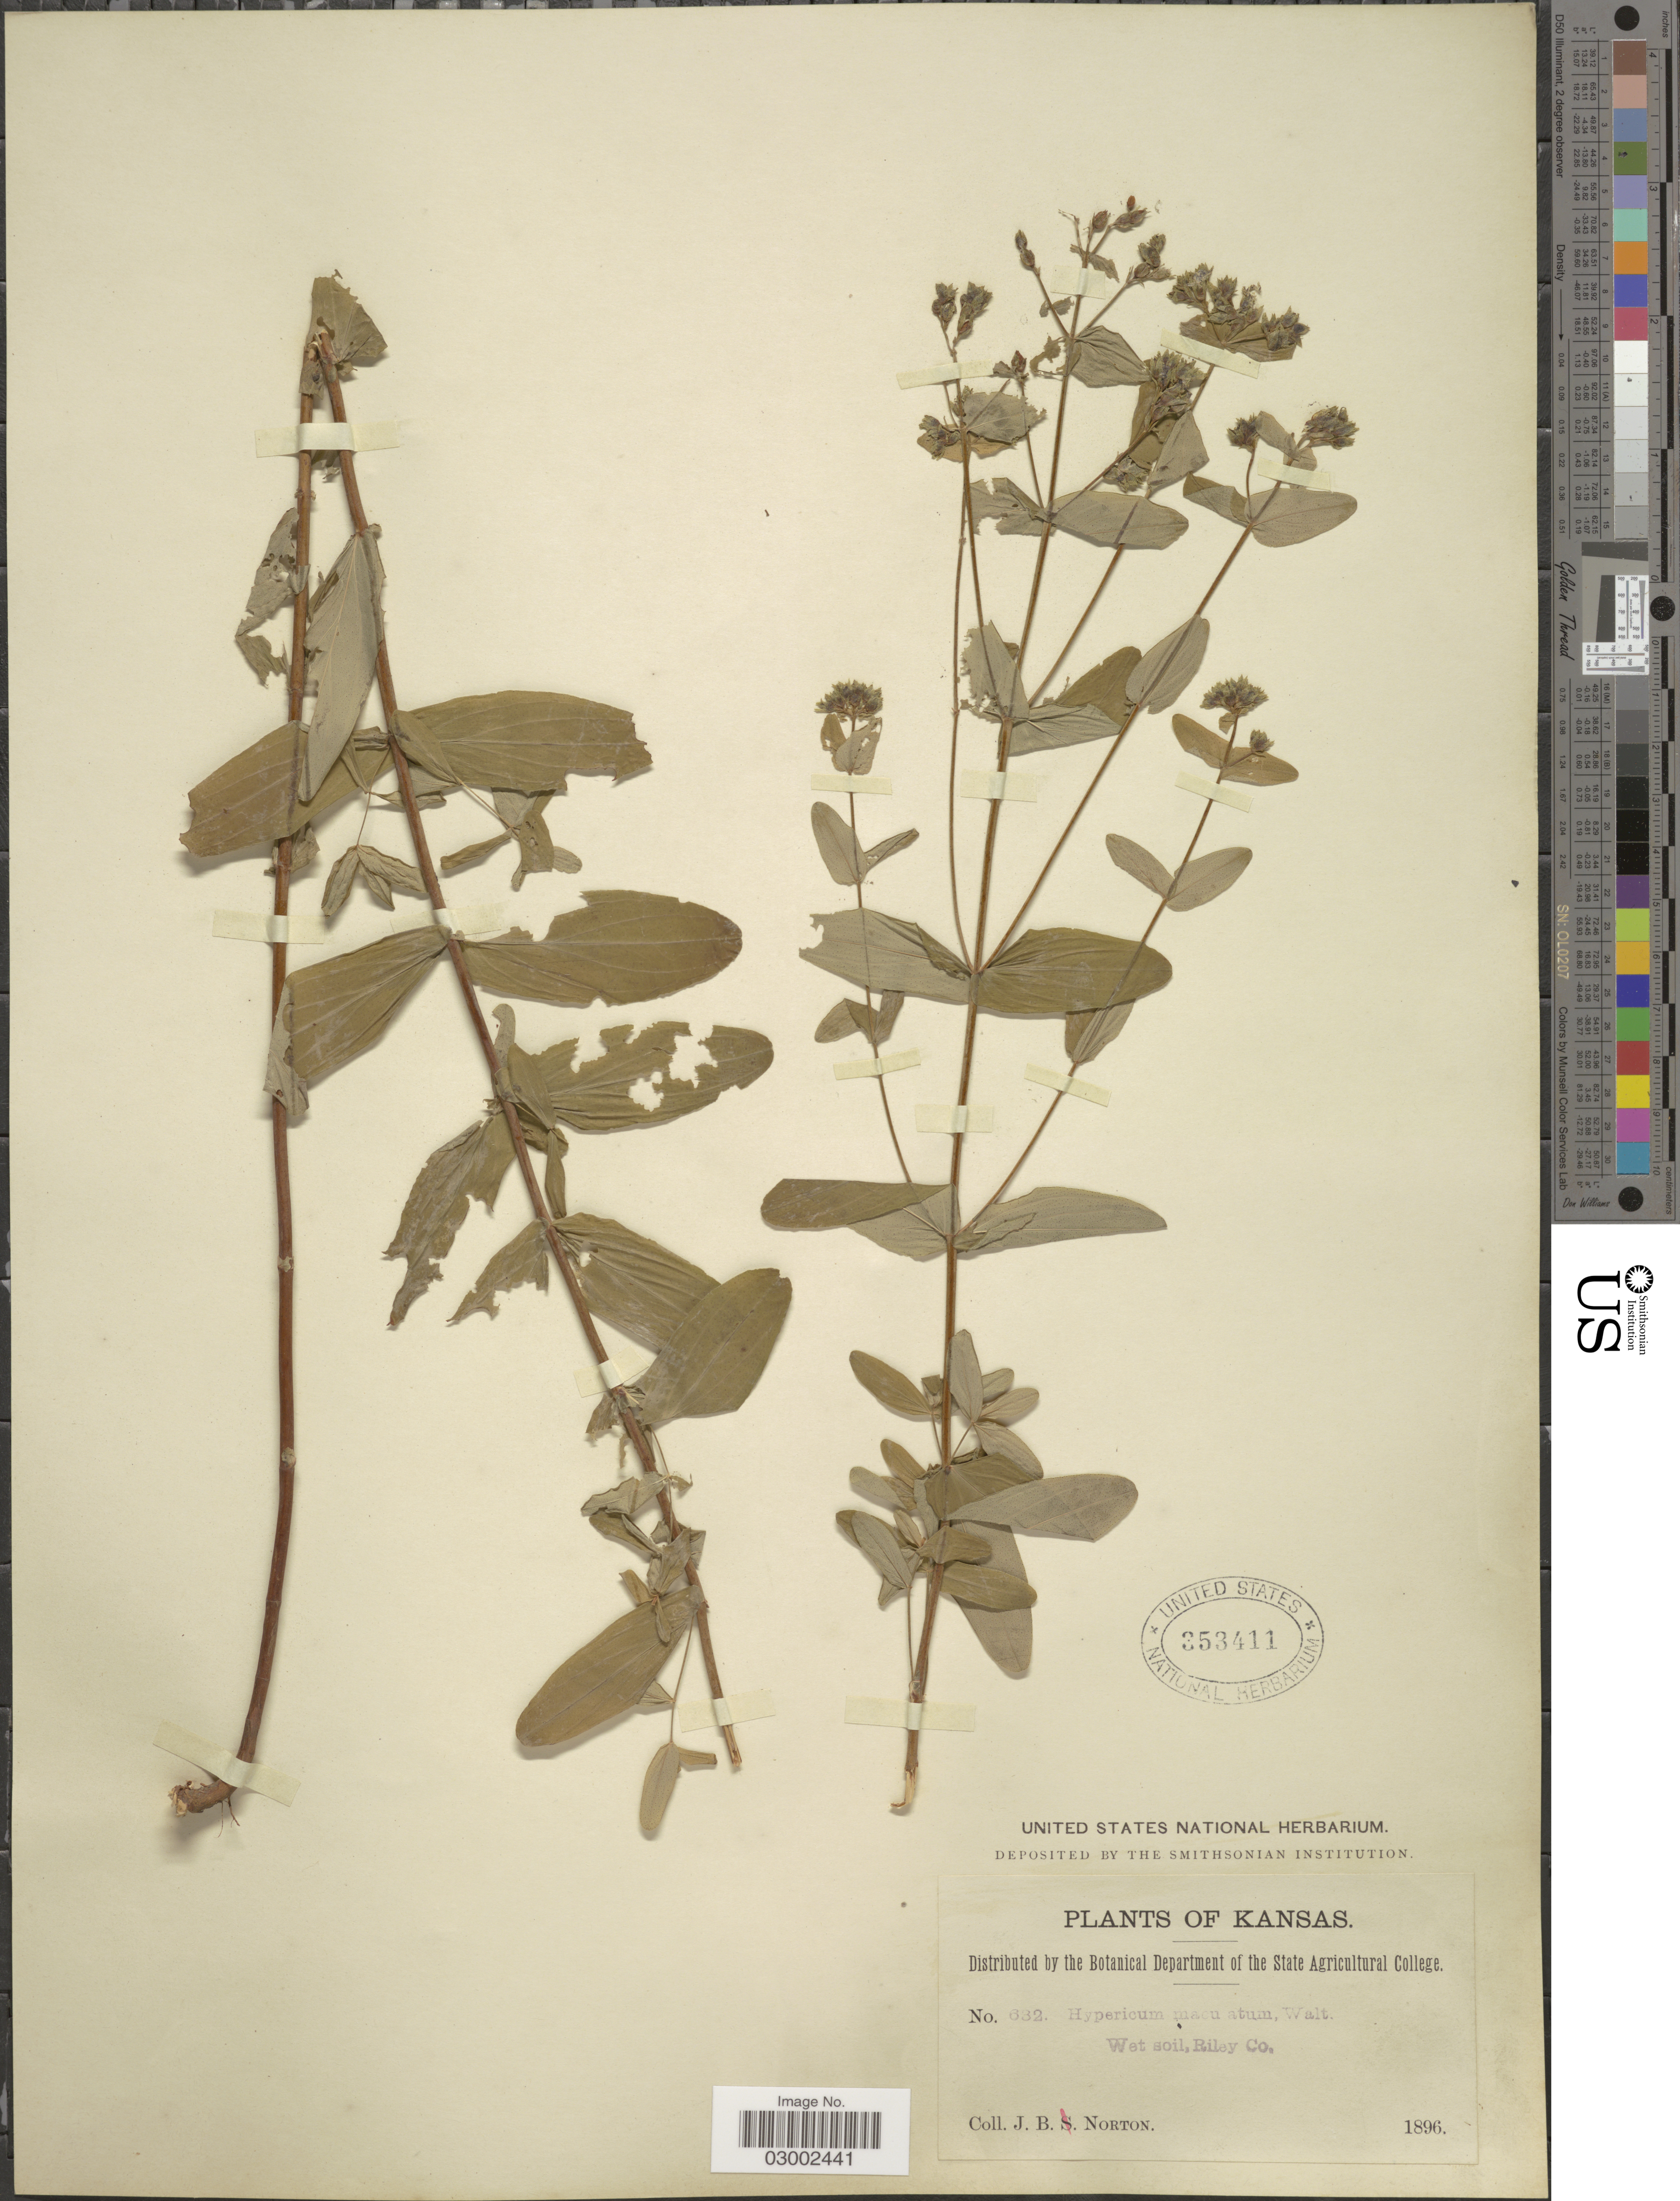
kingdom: Plantae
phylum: Tracheophyta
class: Magnoliopsida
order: Malpighiales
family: Hypericaceae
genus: Hypericum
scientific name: Hypericum punctatum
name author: Lam.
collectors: J. B. Norton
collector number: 682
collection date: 1896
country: United States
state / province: Kansas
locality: Riley Co.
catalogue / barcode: US 353411